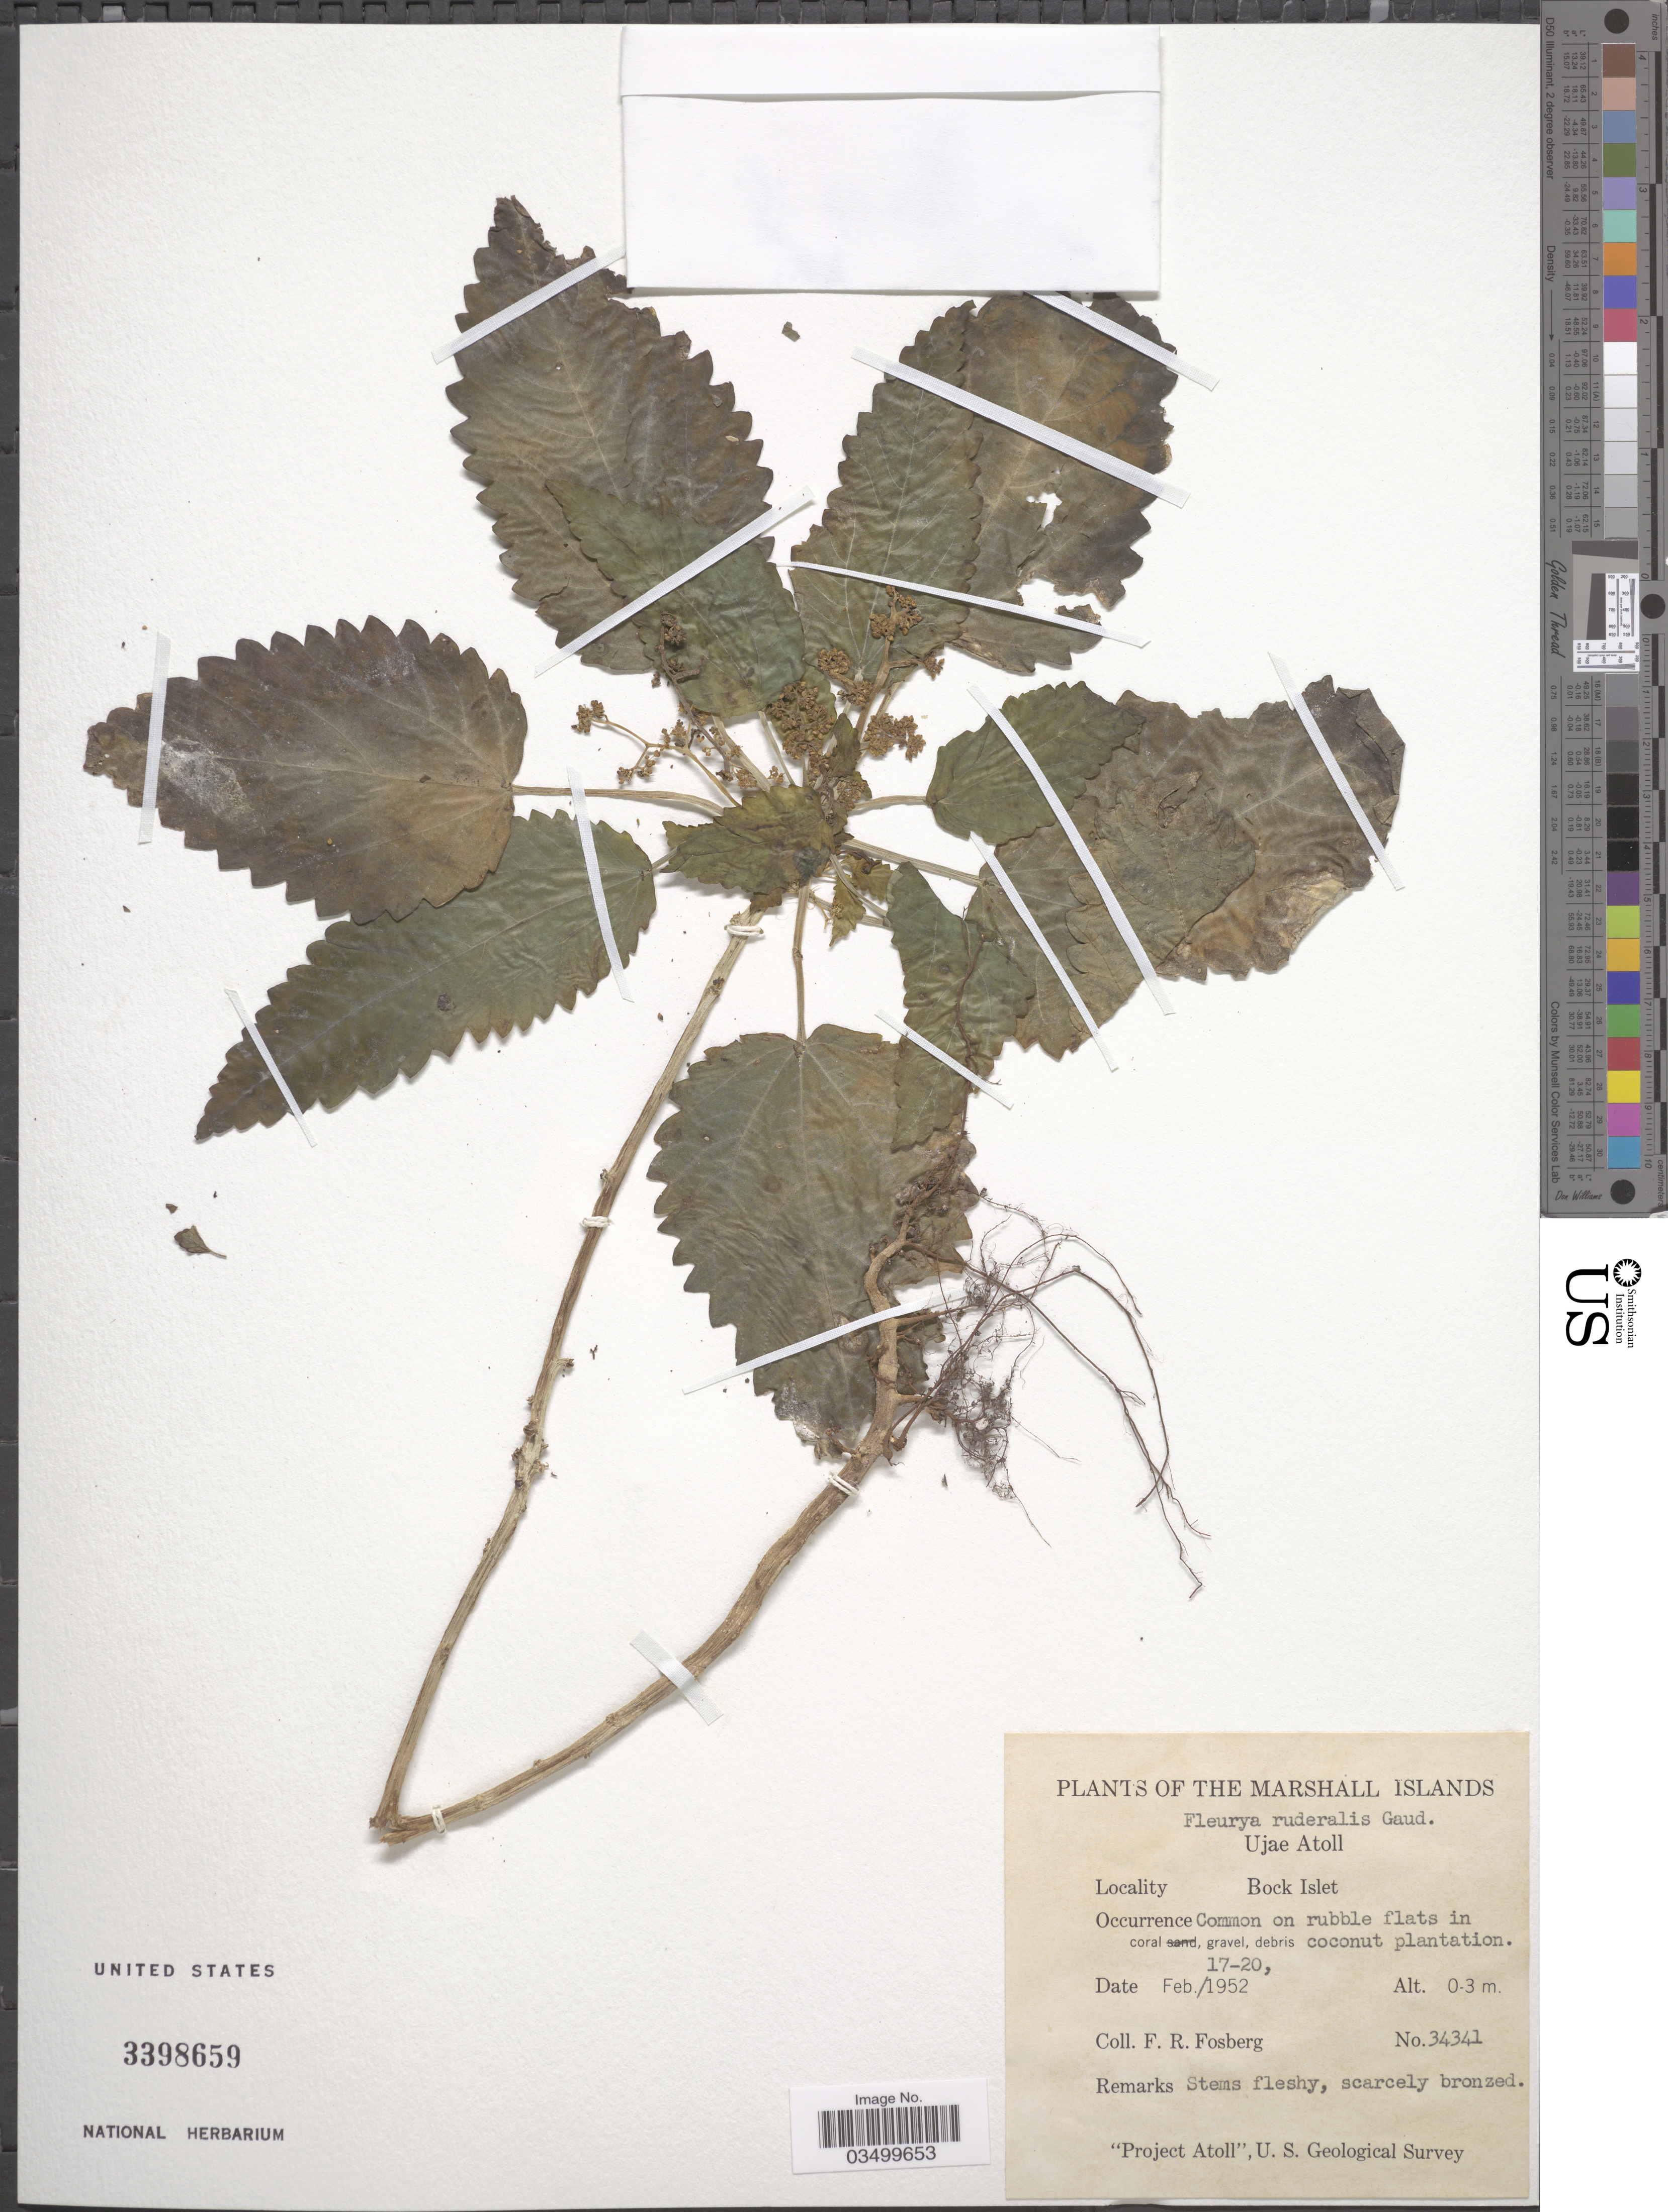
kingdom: Plantae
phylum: Tracheophyta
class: Magnoliopsida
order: Rosales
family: Urticaceae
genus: Laportea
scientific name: Laportea ruderalis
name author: (G. Forst.) Chew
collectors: F. R. Fosberg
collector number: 34341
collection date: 1952-02-17/1952-02-20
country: Marshall Islands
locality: Ujae Atoll. Bock Islet.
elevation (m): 0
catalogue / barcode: US 3398659